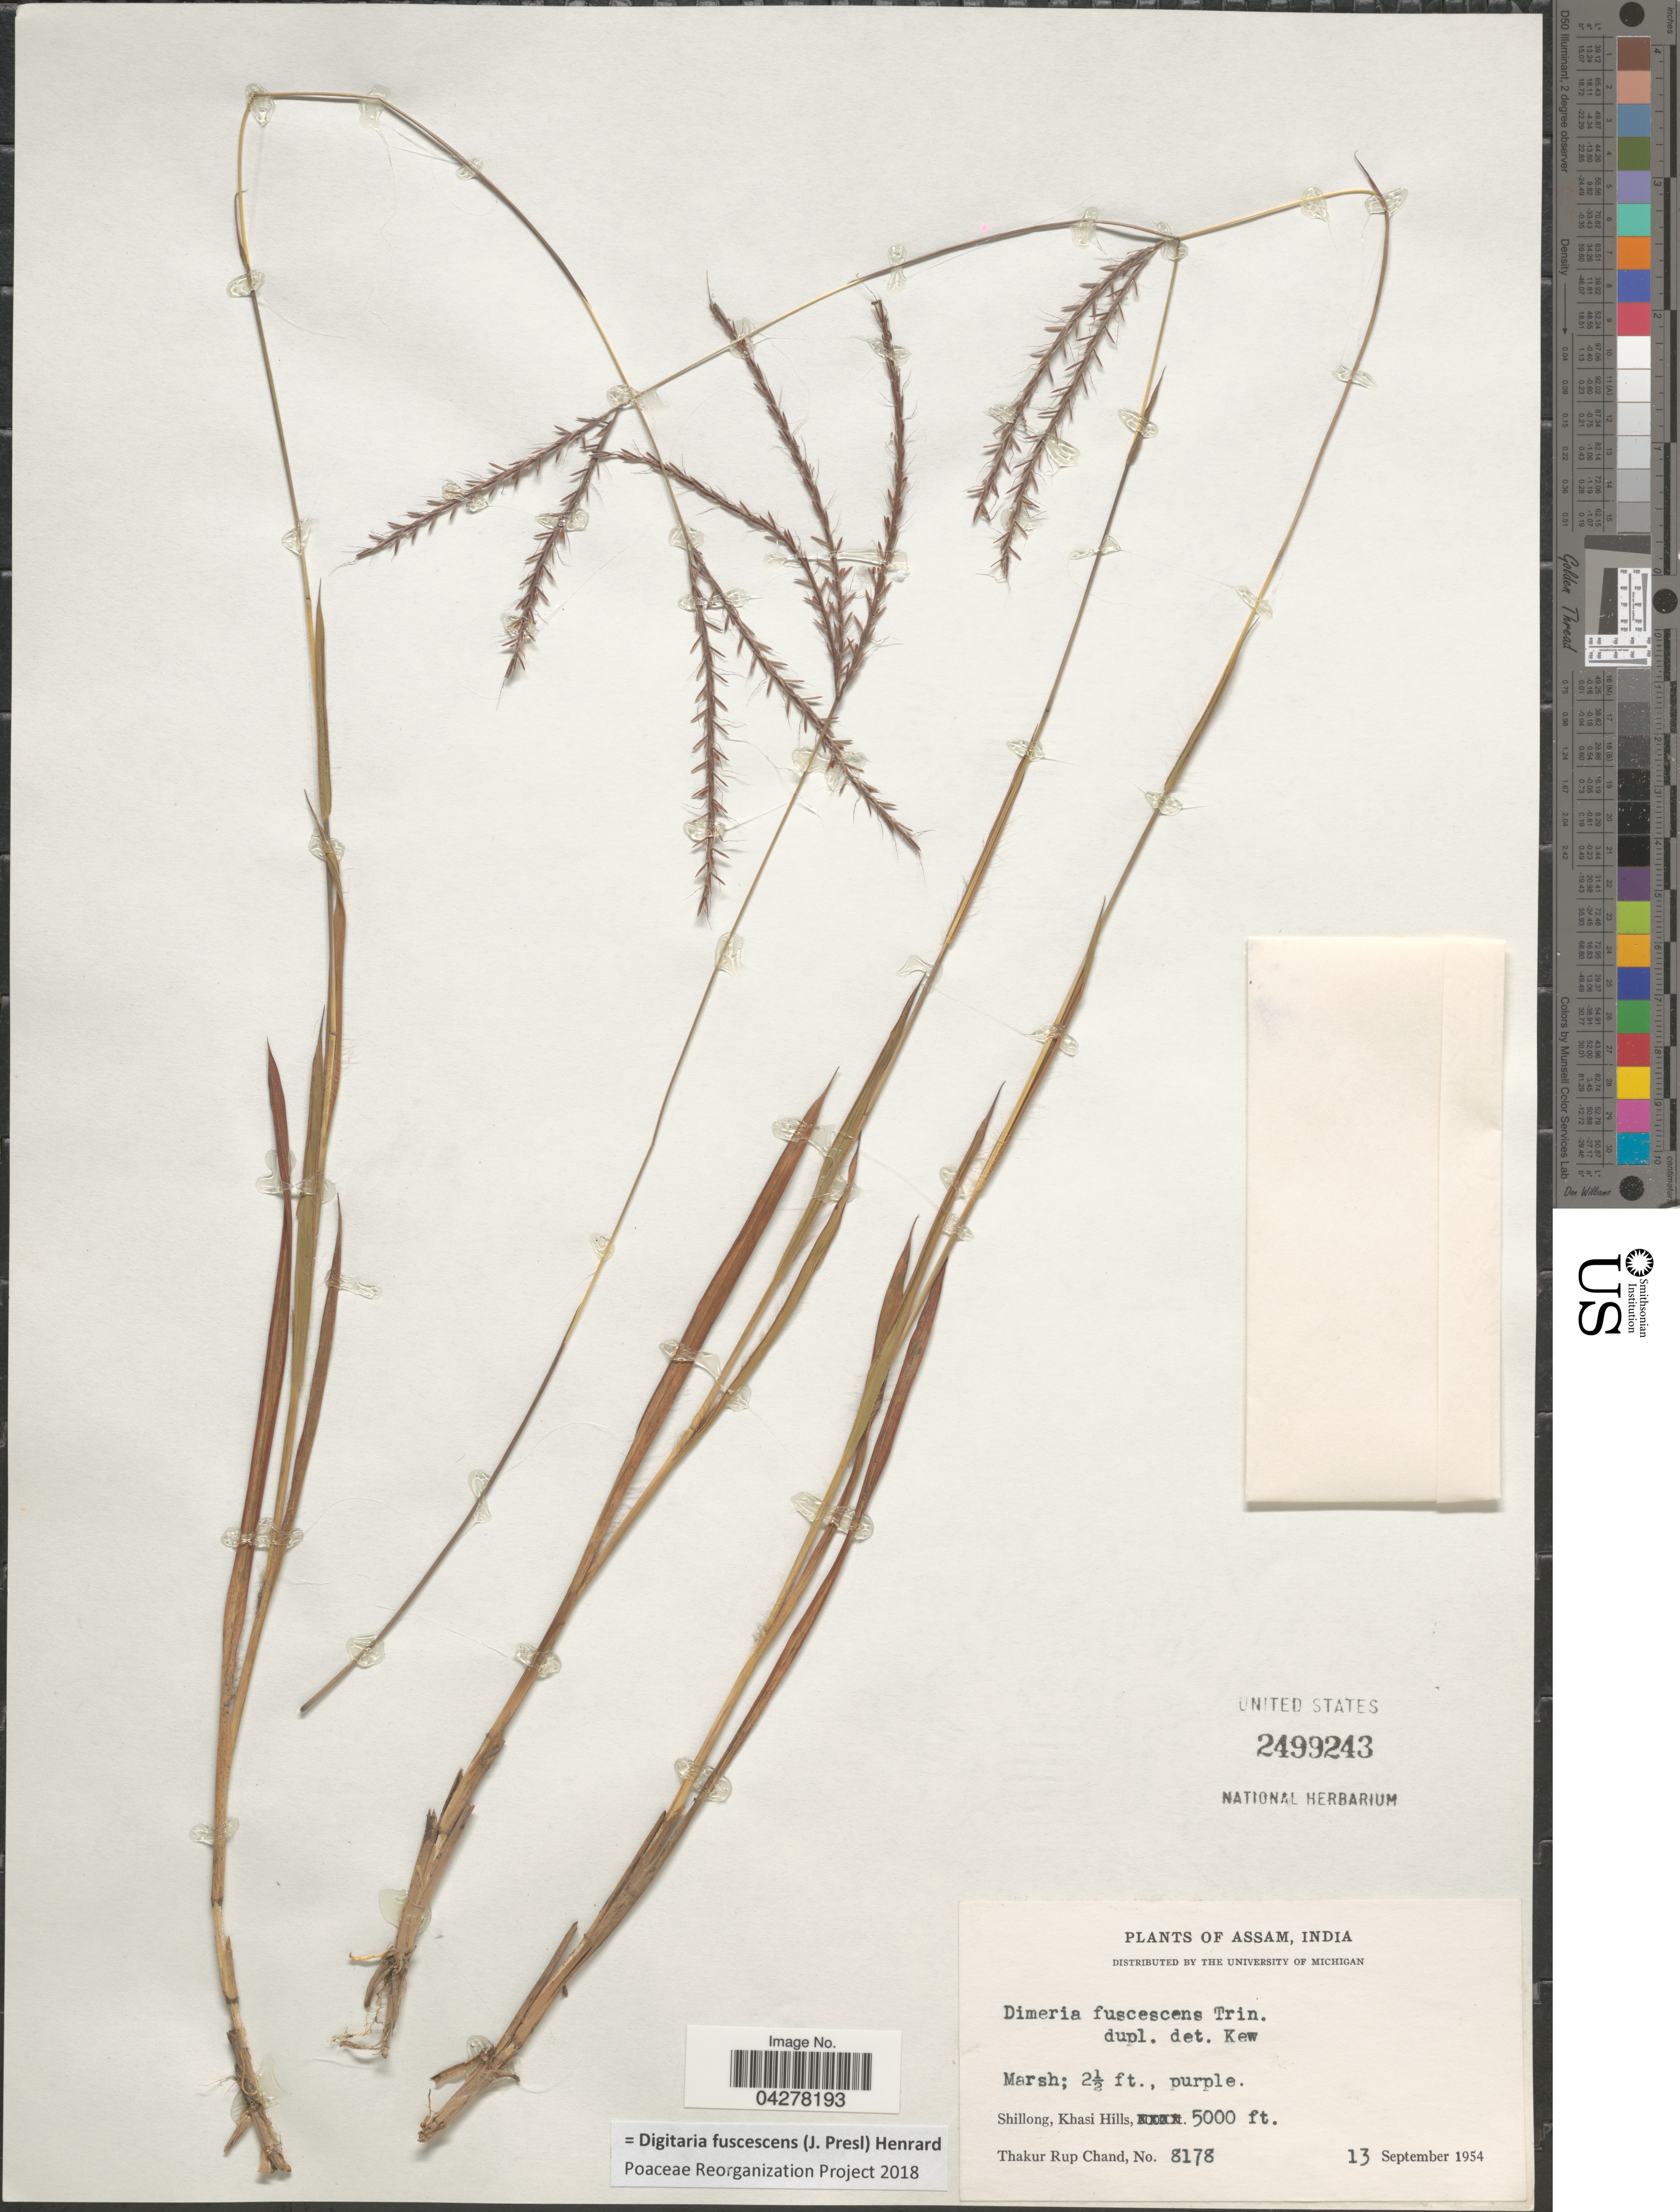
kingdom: Plantae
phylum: Tracheophyta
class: Liliopsida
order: Poales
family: Poaceae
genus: Digitaria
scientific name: Digitaria fuscescens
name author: (J. Presl) Henr.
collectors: T. R. Chand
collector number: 8178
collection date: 1954-09-13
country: India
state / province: Meghalaya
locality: Marsh. Shillong, Khasi Hills.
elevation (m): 1524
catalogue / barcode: US 2499243